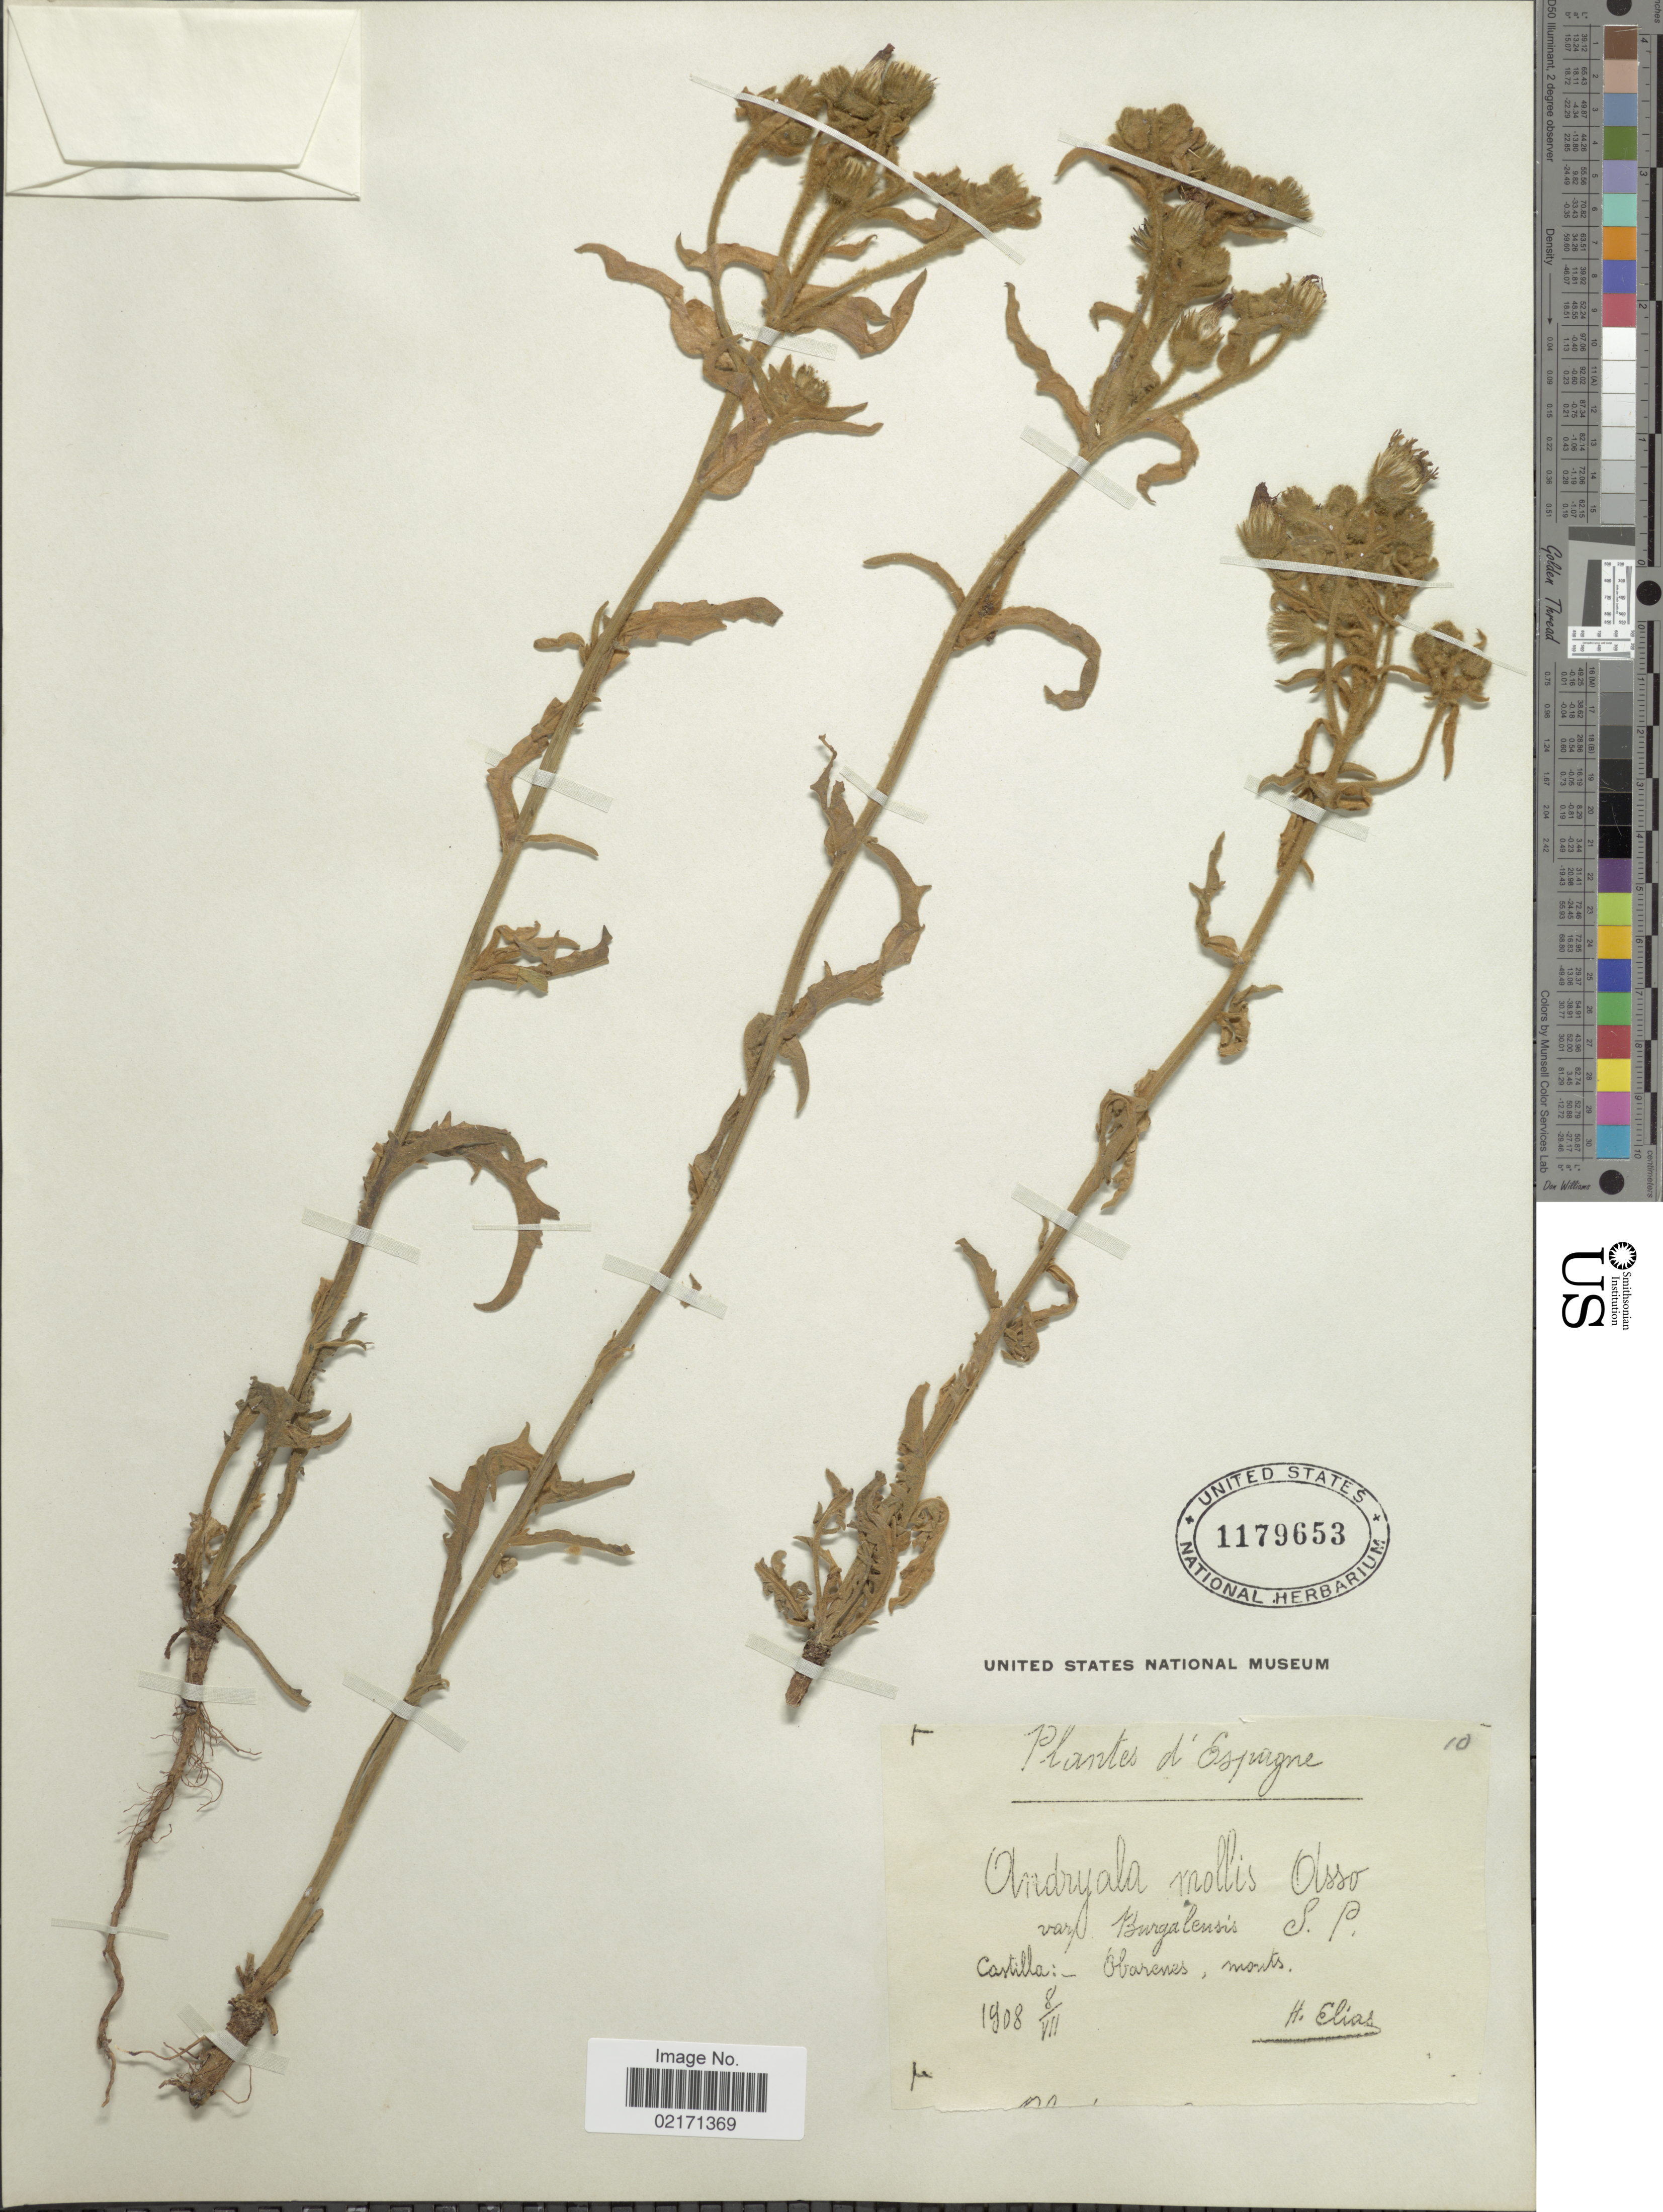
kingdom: Plantae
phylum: Tracheophyta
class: Magnoliopsida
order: Asterales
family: Asteraceae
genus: Andryala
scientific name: Andryala integrifolia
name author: L.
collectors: H. Elias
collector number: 10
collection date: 1908-07-08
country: Spain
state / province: La Rioja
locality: Castilla, Obarenes, monts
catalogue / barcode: US 1179653